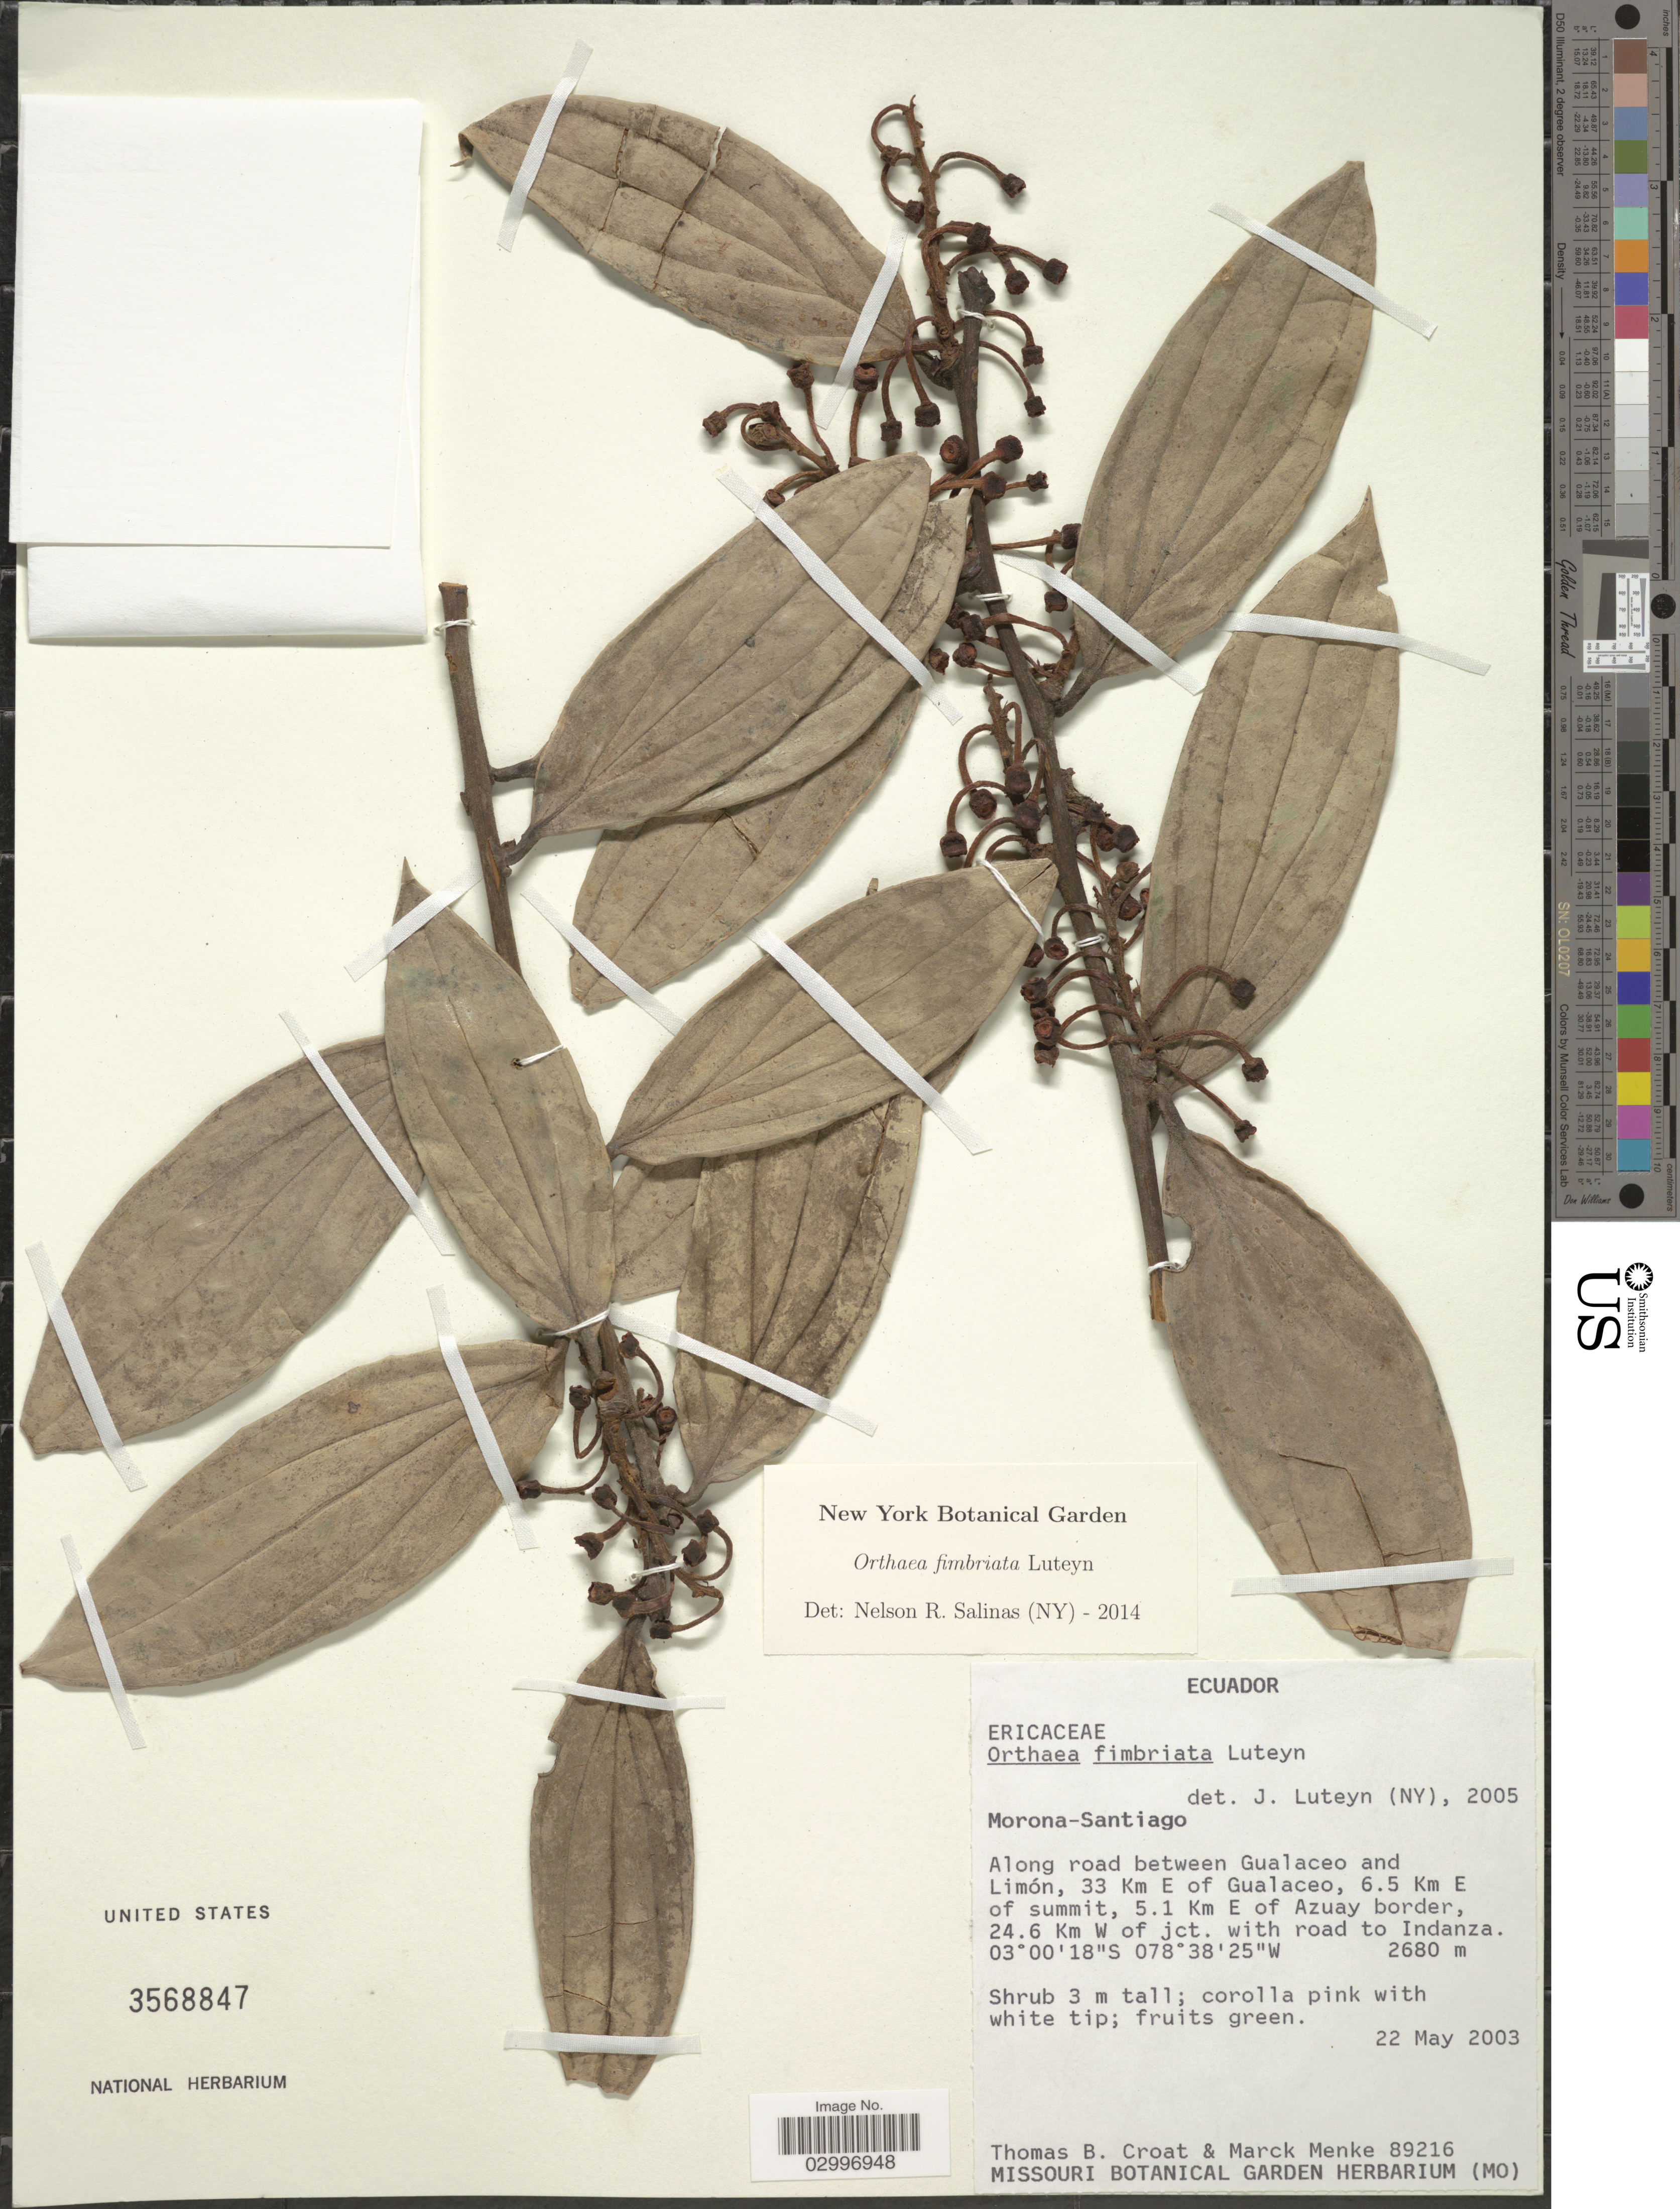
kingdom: Plantae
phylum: Tracheophyta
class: Magnoliopsida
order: Ericales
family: Ericaceae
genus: Orthaea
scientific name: Orthaea fimbriata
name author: Luteyn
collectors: T. B. Croat & M. Menke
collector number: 89216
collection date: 2003-05-22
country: Ecuador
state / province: Morona-Santiago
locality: Along road between Gualaceo and Limón, 33 Km E of Gualaceo, 6.5 Km E of summit, 5.1 Km E of Azuay border, 24.6 Km W of jct. with road to Indanza.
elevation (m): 2680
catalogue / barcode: US 3568847